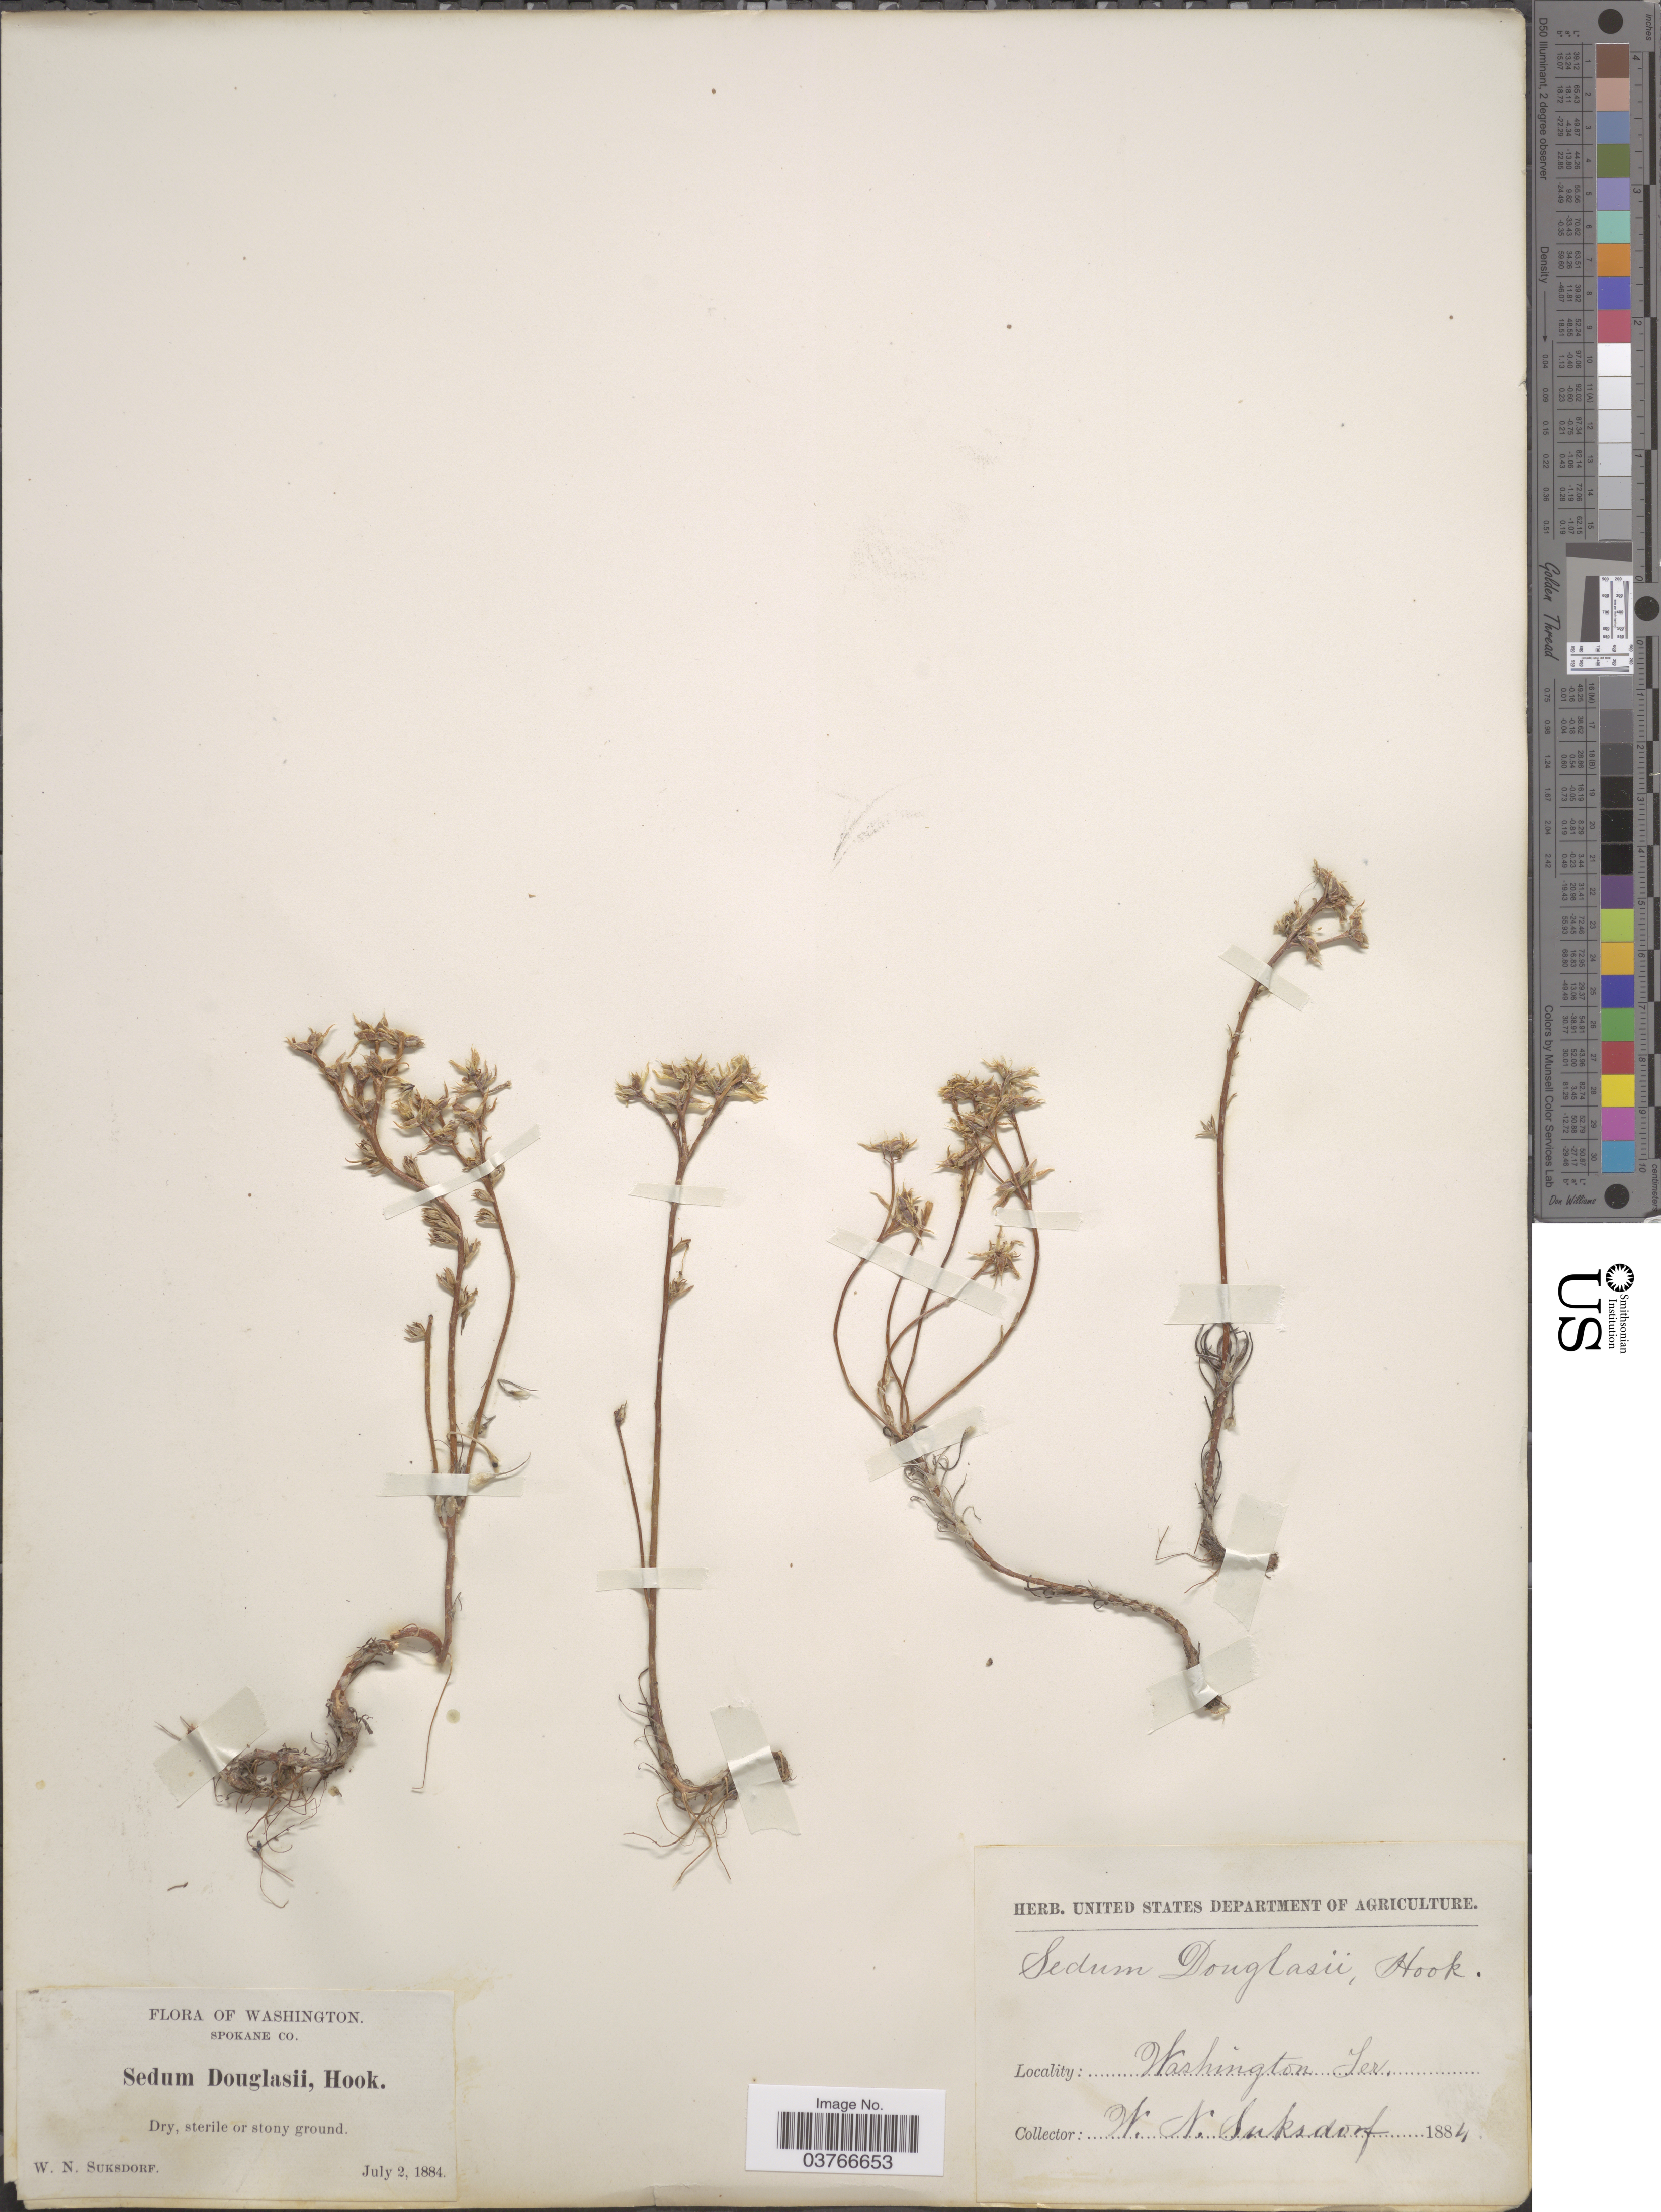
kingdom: Plantae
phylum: Tracheophyta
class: Magnoliopsida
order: Saxifragales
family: Crassulaceae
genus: Sedum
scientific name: Sedum stenopetalum var. stenopetalum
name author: Pursh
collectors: W. N. Suksdorf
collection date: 1884-07-02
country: United States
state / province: Washington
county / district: Spokane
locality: Spokane Co. Dry, sterile or stony ground. Washington Ter.